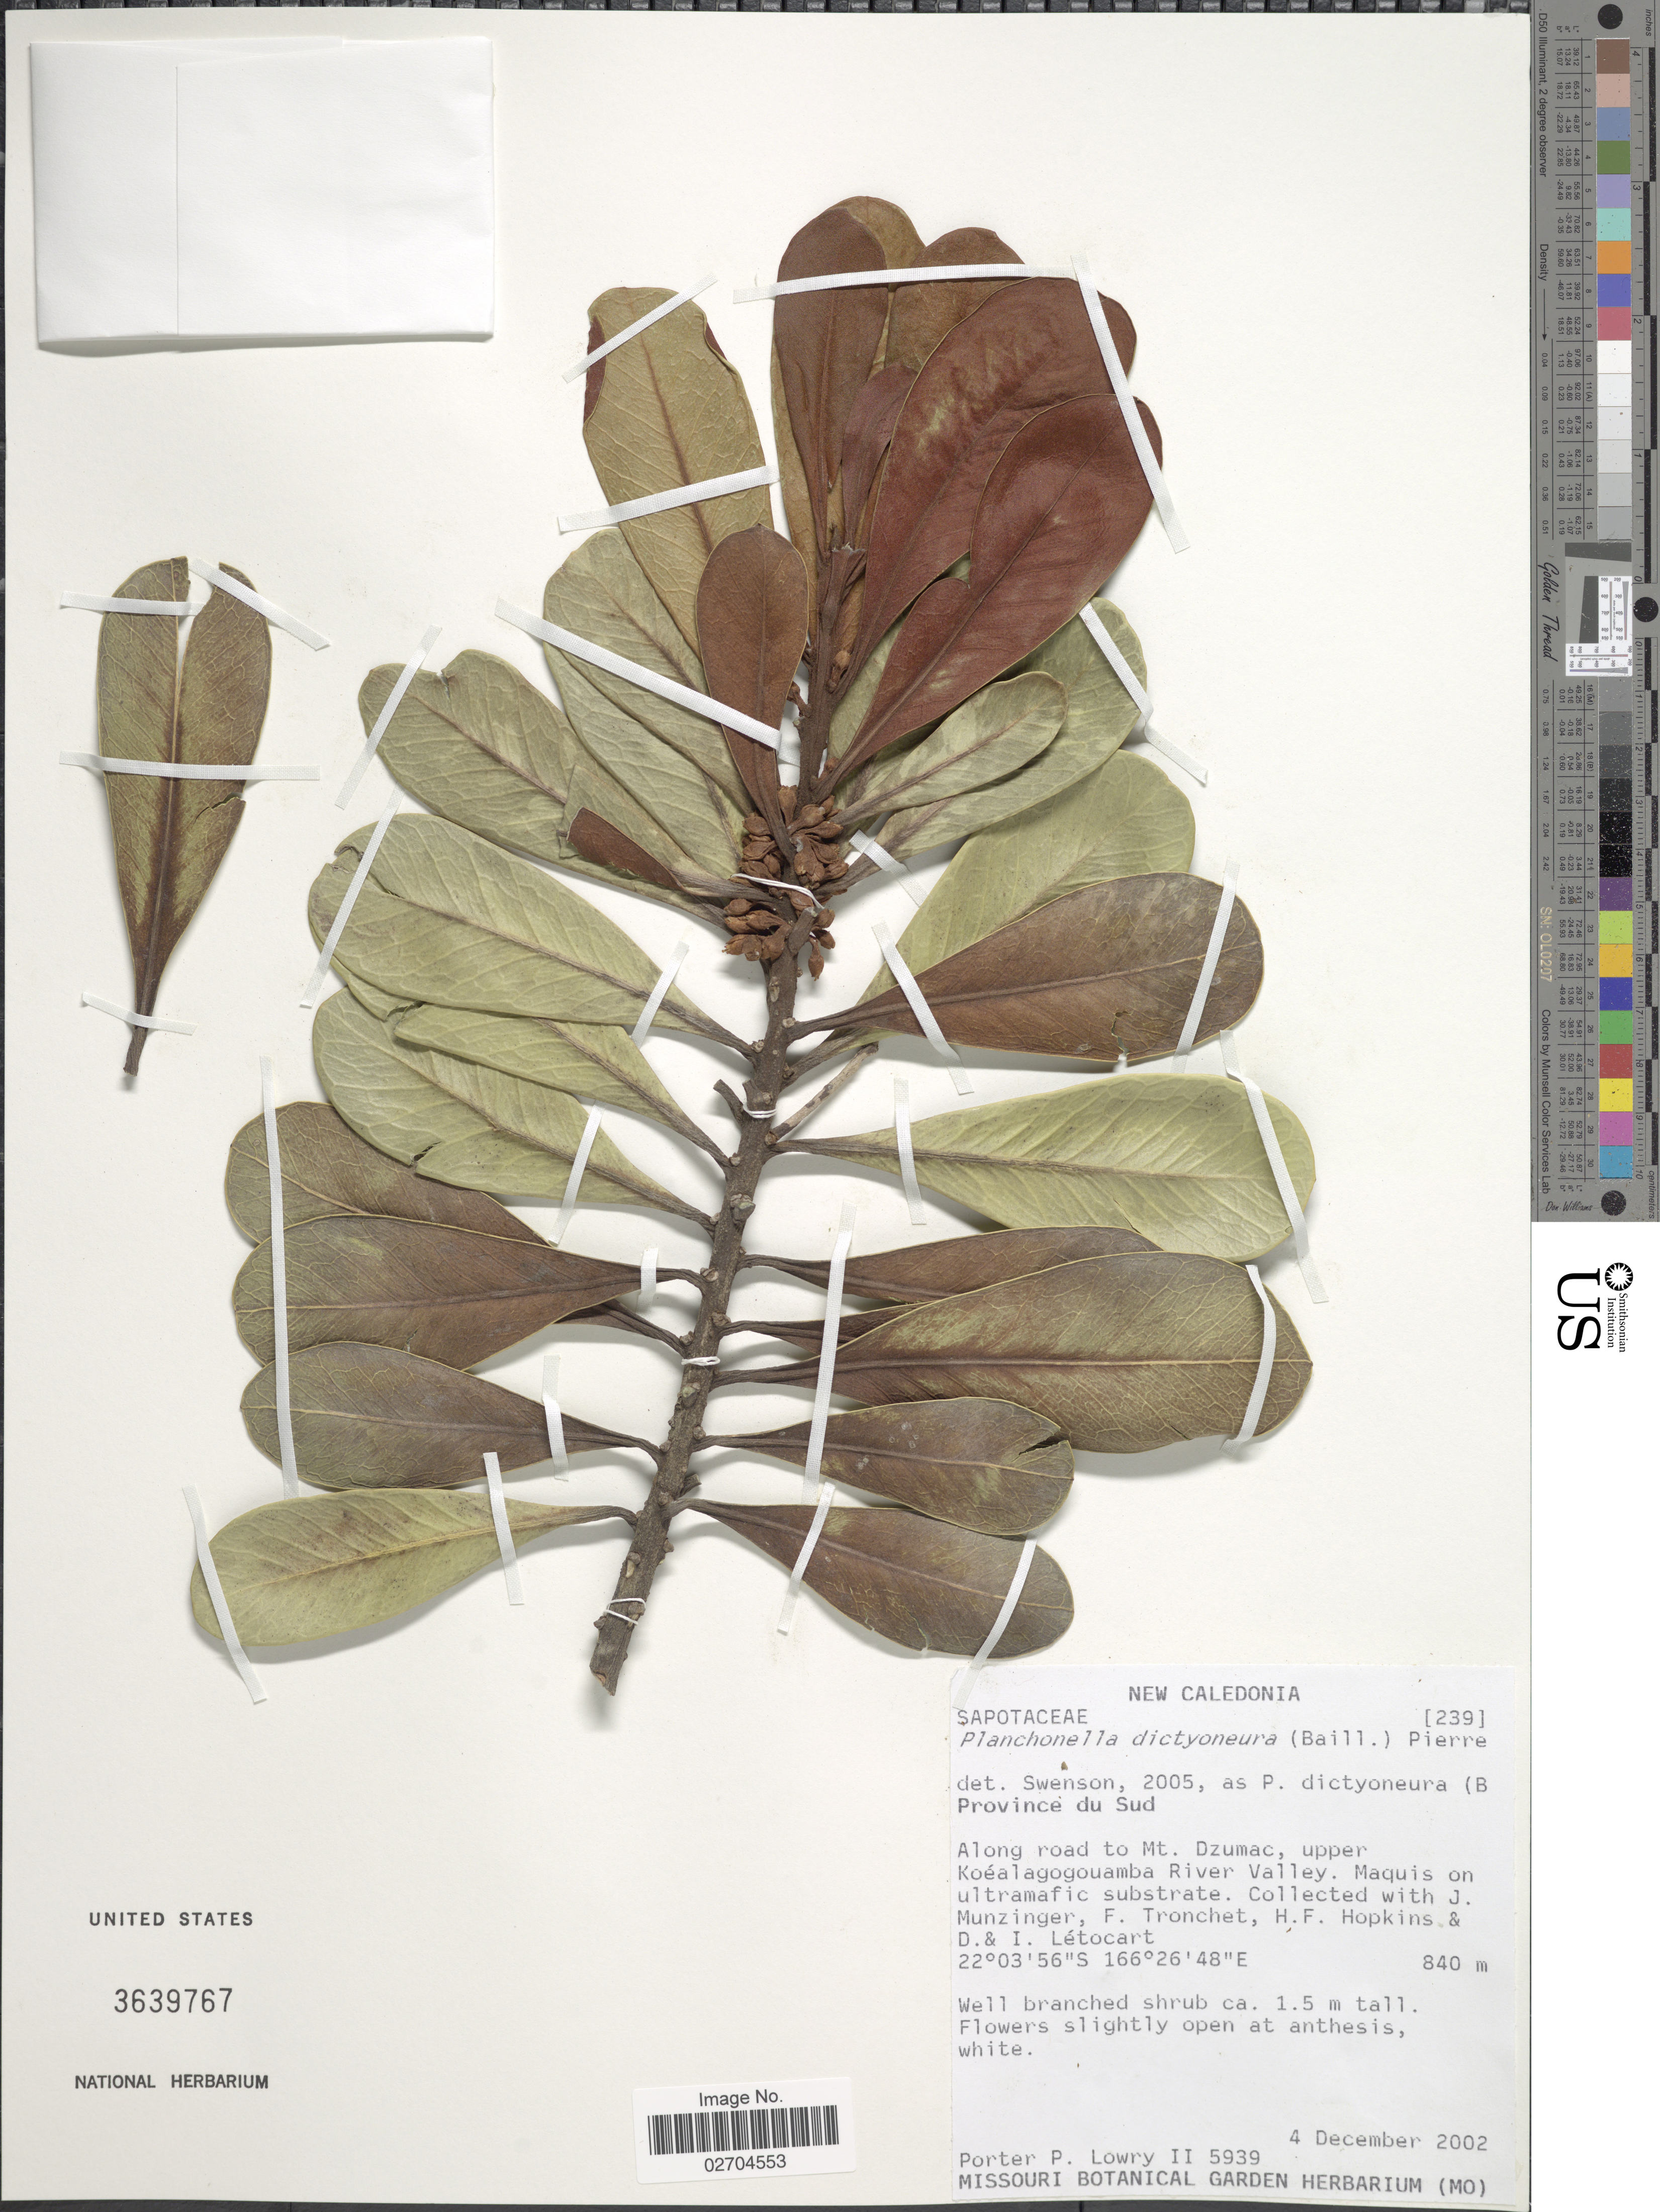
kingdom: Plantae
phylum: Tracheophyta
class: Magnoliopsida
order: Ericales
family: Sapotaceae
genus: Planchonella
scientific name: Planchonella dictyoneura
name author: (Baill.) Pierre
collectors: P. P. Lowry, J. K. Munzinger, F. Tronchet, H. Hopkins & et al.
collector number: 5939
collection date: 2002-12-04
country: New Caledonia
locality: Along road to Mt. Dzumac, upper Koealagogouamba River Valley.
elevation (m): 840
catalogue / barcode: US 3639767